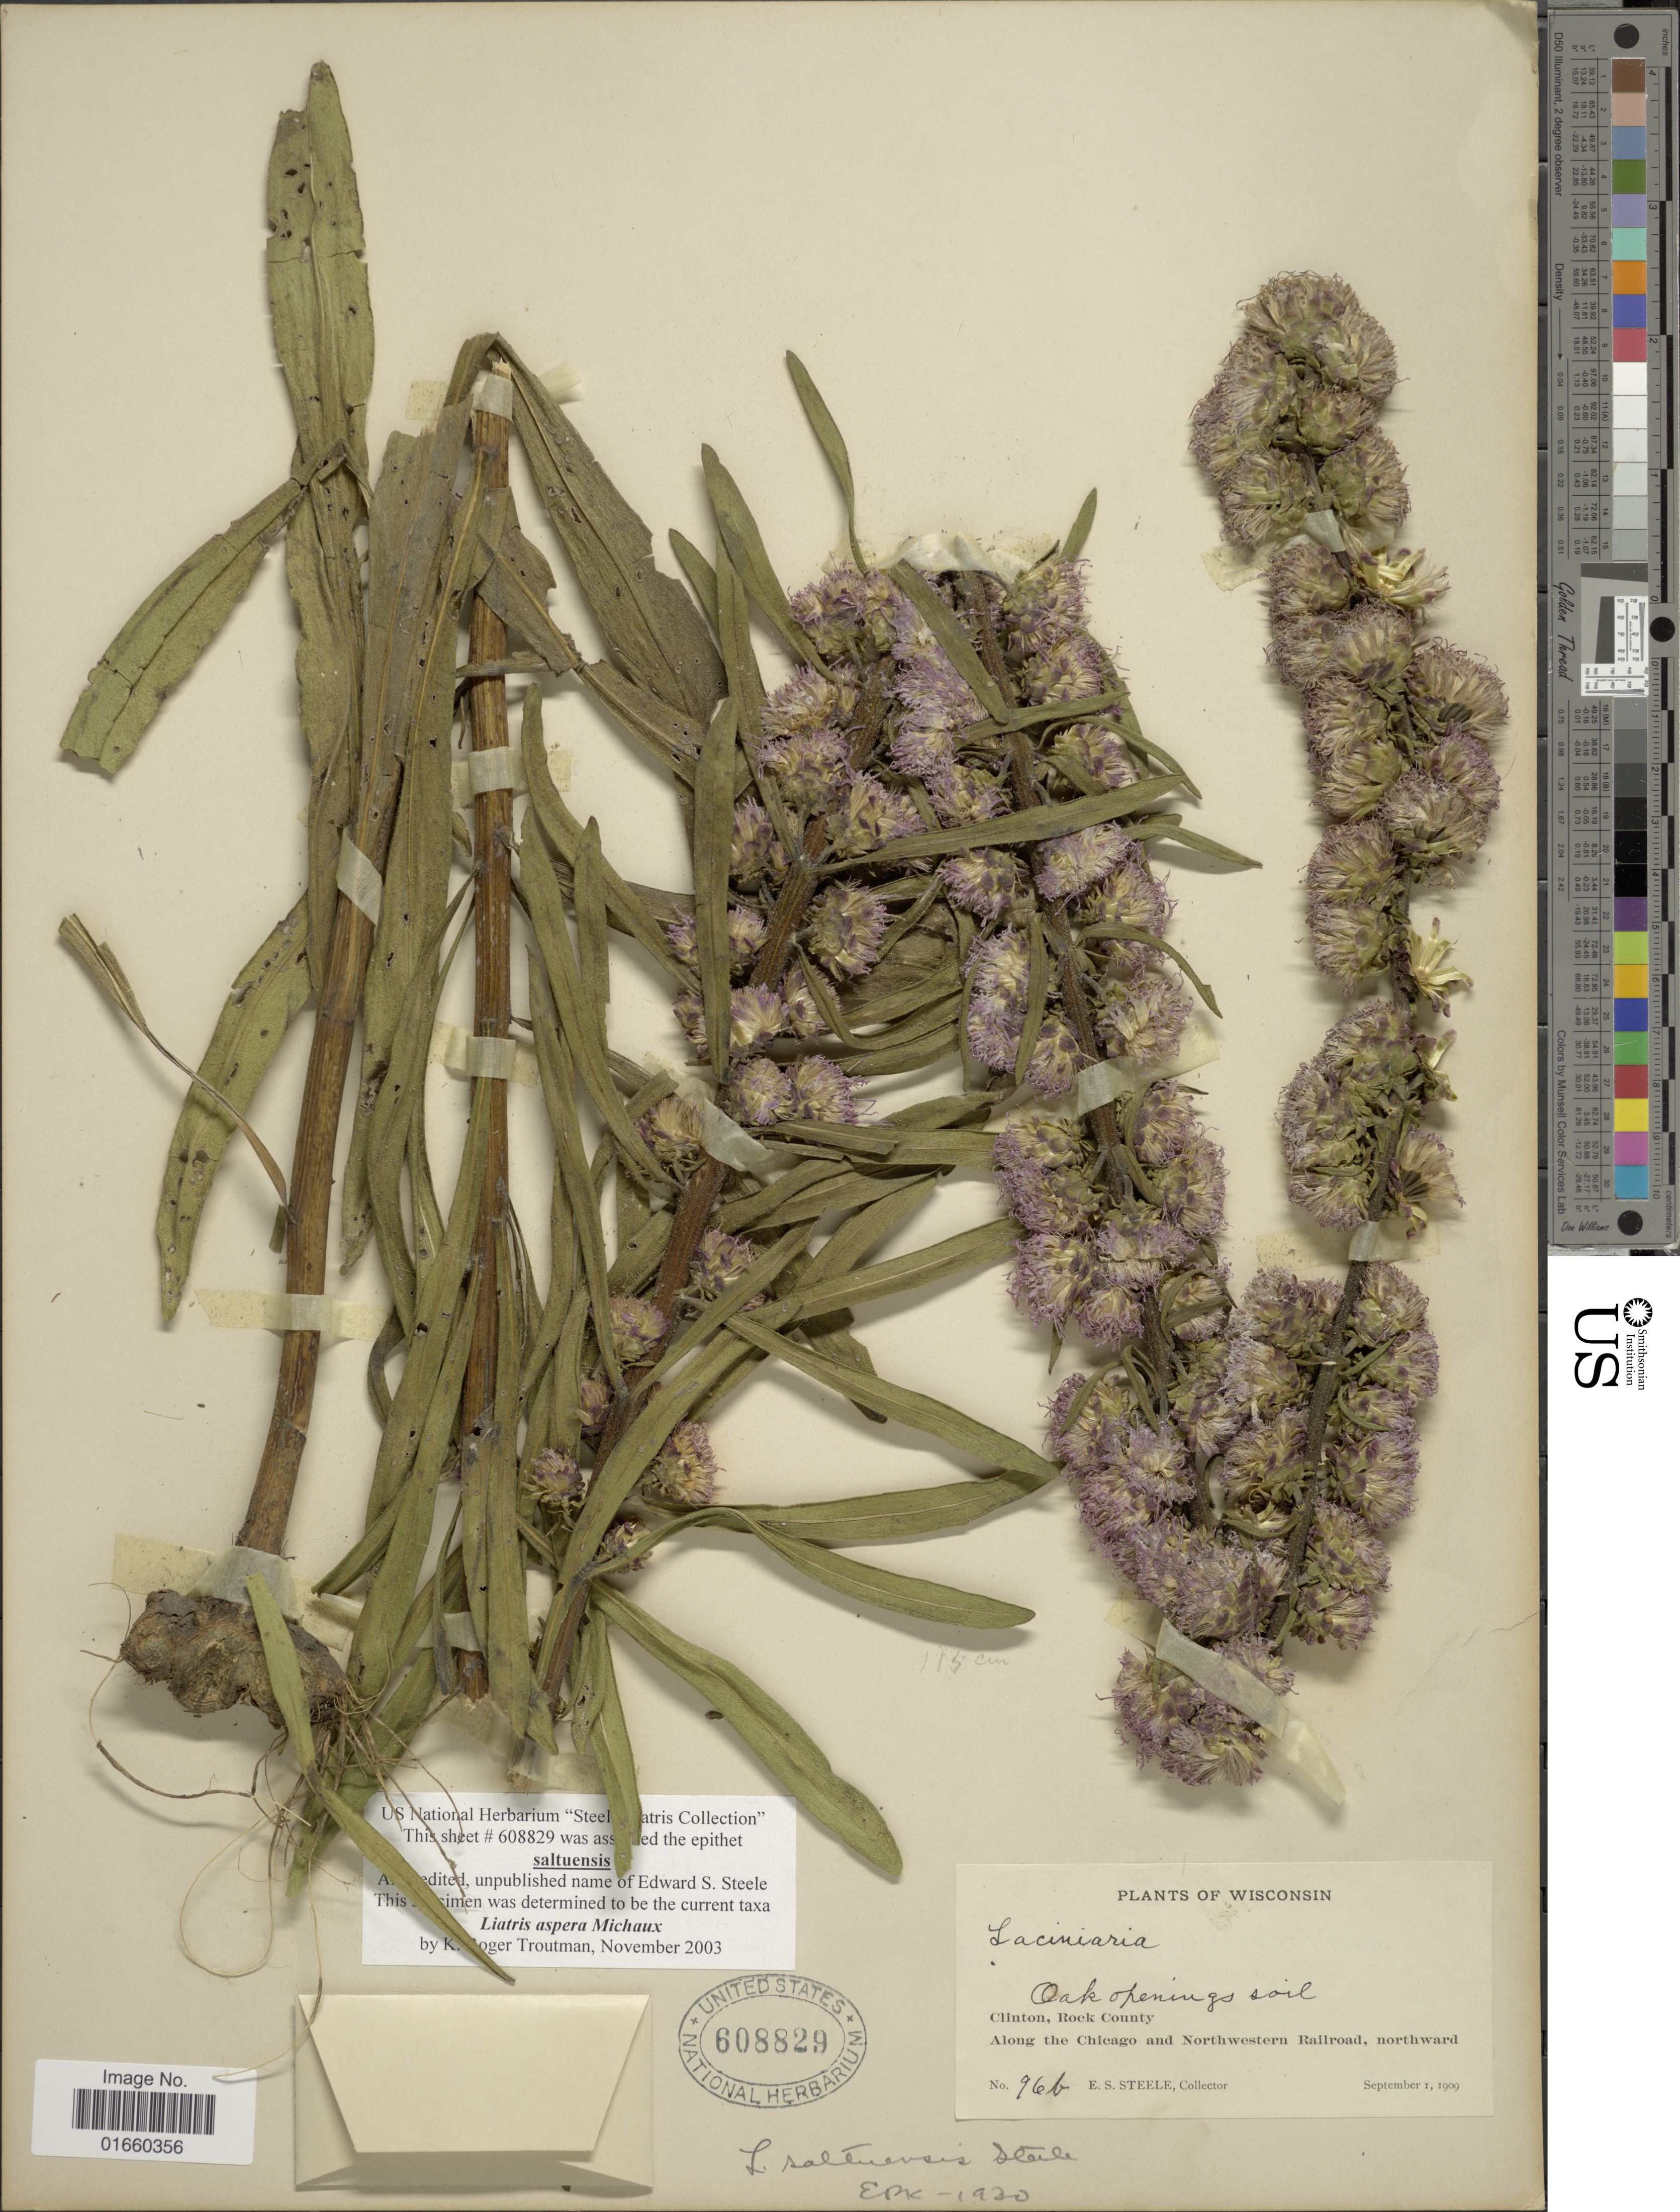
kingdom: Plantae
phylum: Tracheophyta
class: Magnoliopsida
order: Asterales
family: Asteraceae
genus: Liatris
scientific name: Liatris aspera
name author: Michx.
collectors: E. Steele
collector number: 96b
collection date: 1909-09-01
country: United States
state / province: Wisconsin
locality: Clinton, Rocky County, Along the Chicago and Northwestern Railroad, northward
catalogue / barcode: US 608829